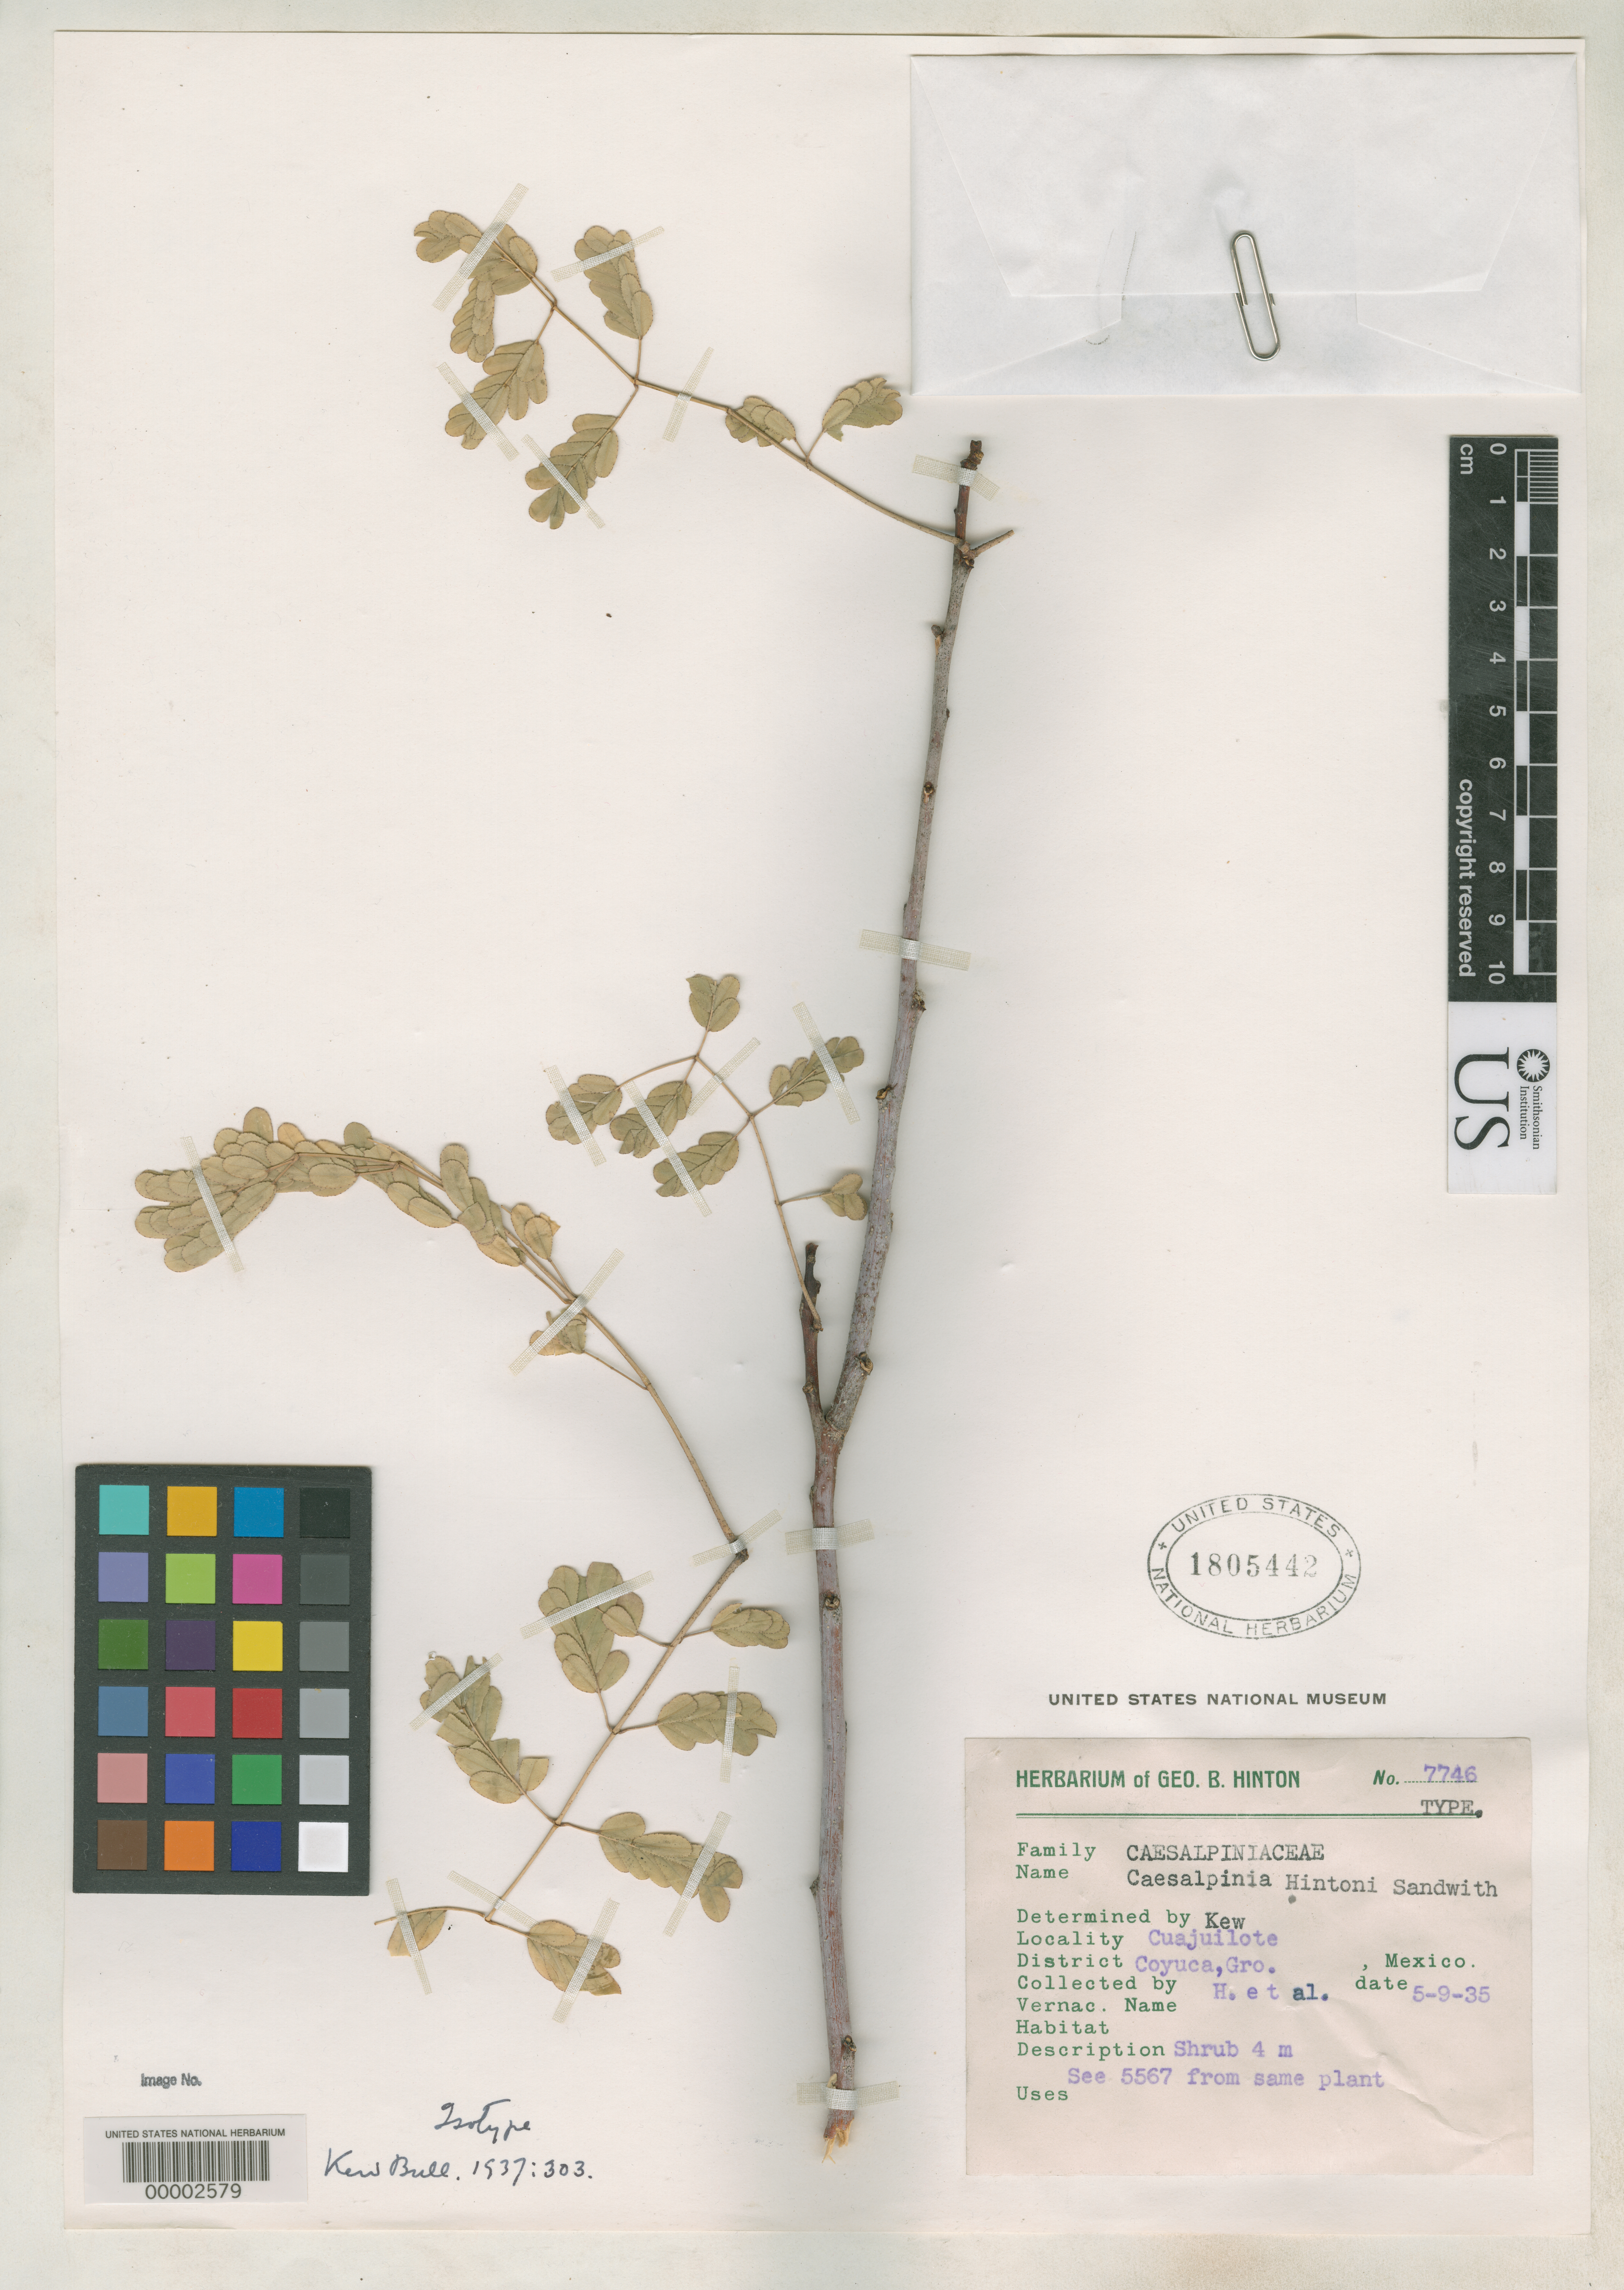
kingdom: Plantae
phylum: Tracheophyta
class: Magnoliopsida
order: Fabales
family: Fabaceae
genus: Caesalpinia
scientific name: Caesalpinia hintonii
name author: Sandwith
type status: Isotype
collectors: G. B. Hinton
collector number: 7746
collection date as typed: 09 May 1935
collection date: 1935-05-09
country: Mexico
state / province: Guerrero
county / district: Coyuca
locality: Cuajilote.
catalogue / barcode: US 1805442